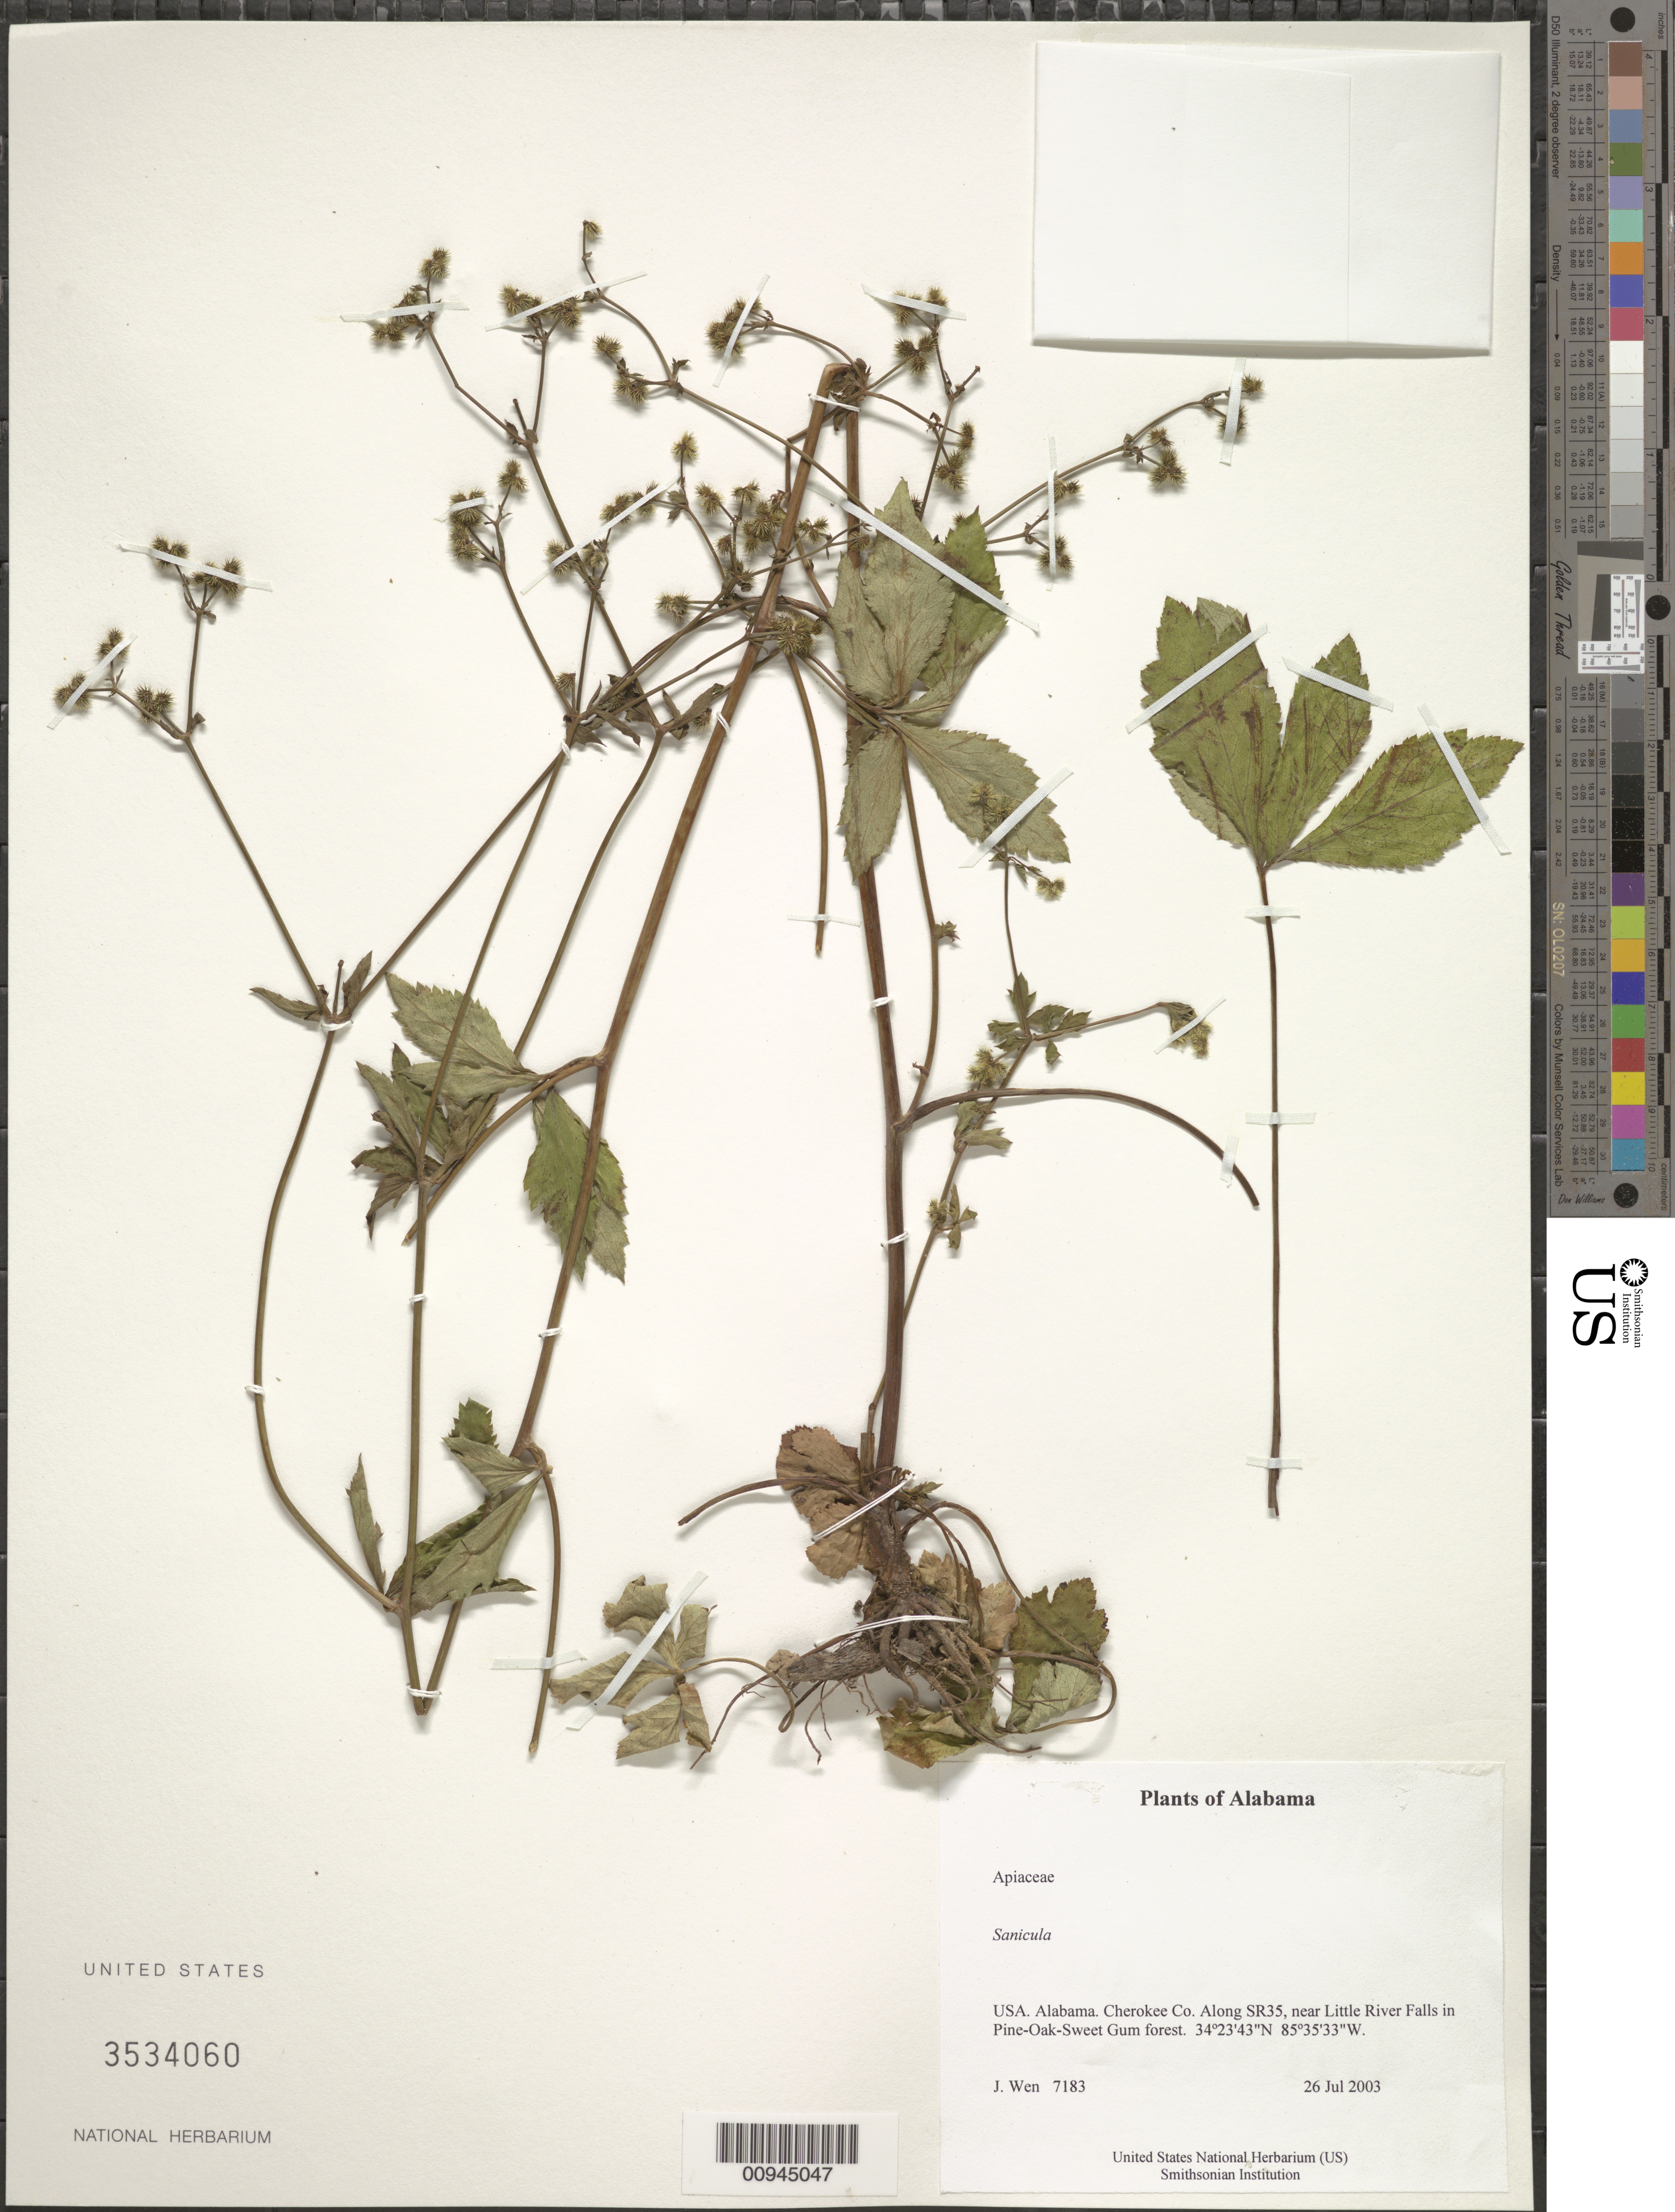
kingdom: Plantae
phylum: Tracheophyta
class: Magnoliopsida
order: Apiales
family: Apiaceae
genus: Sanicula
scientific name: Sanicula sp.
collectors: J. Wen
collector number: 7183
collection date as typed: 26 Jul 2003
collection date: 2003-07-26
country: United States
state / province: Alabama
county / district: Cherokee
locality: Along SR35, near Little River Falls in Pine-Oak-Sweet Gum forest.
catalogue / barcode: US 3534060